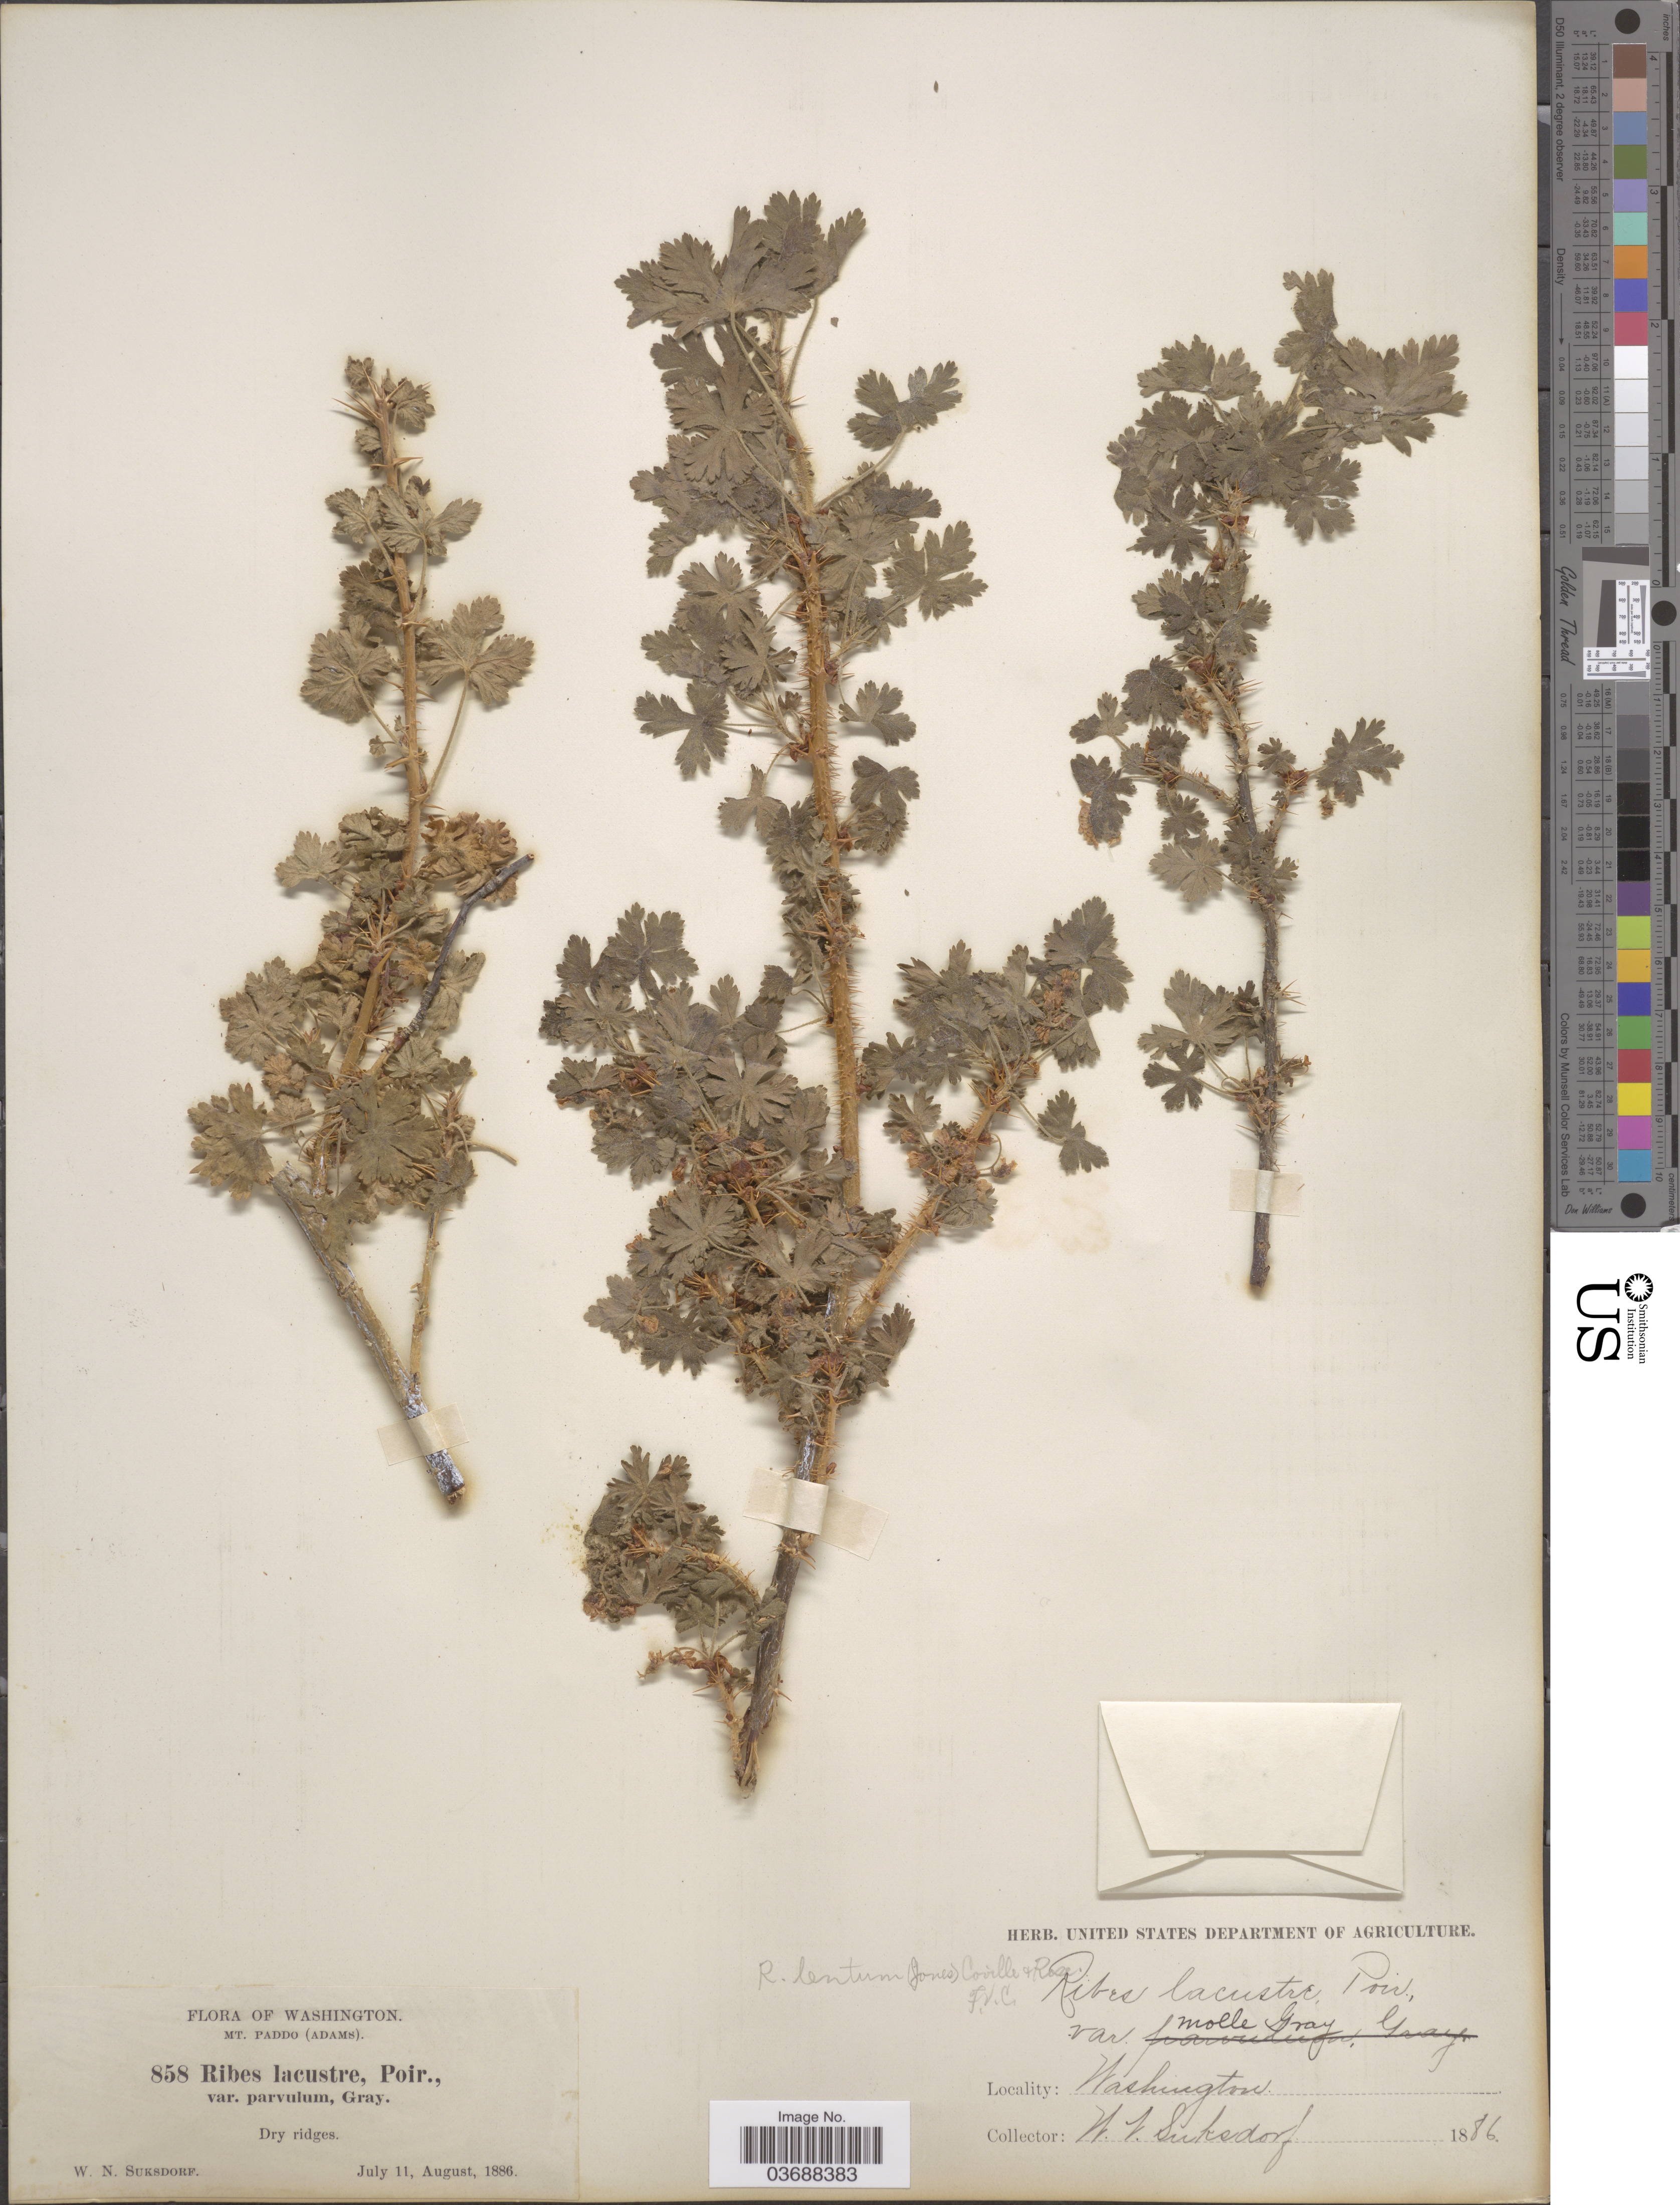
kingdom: Plantae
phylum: Tracheophyta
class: Magnoliopsida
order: Saxifragales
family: Grossulariaceae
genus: Ribes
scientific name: Ribes montigenum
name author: McClatchie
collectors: W. N. Suksdorf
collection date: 1886-07-11/1886-08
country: United States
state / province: Washington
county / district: Skamania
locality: Mt. Paddo (Adams).